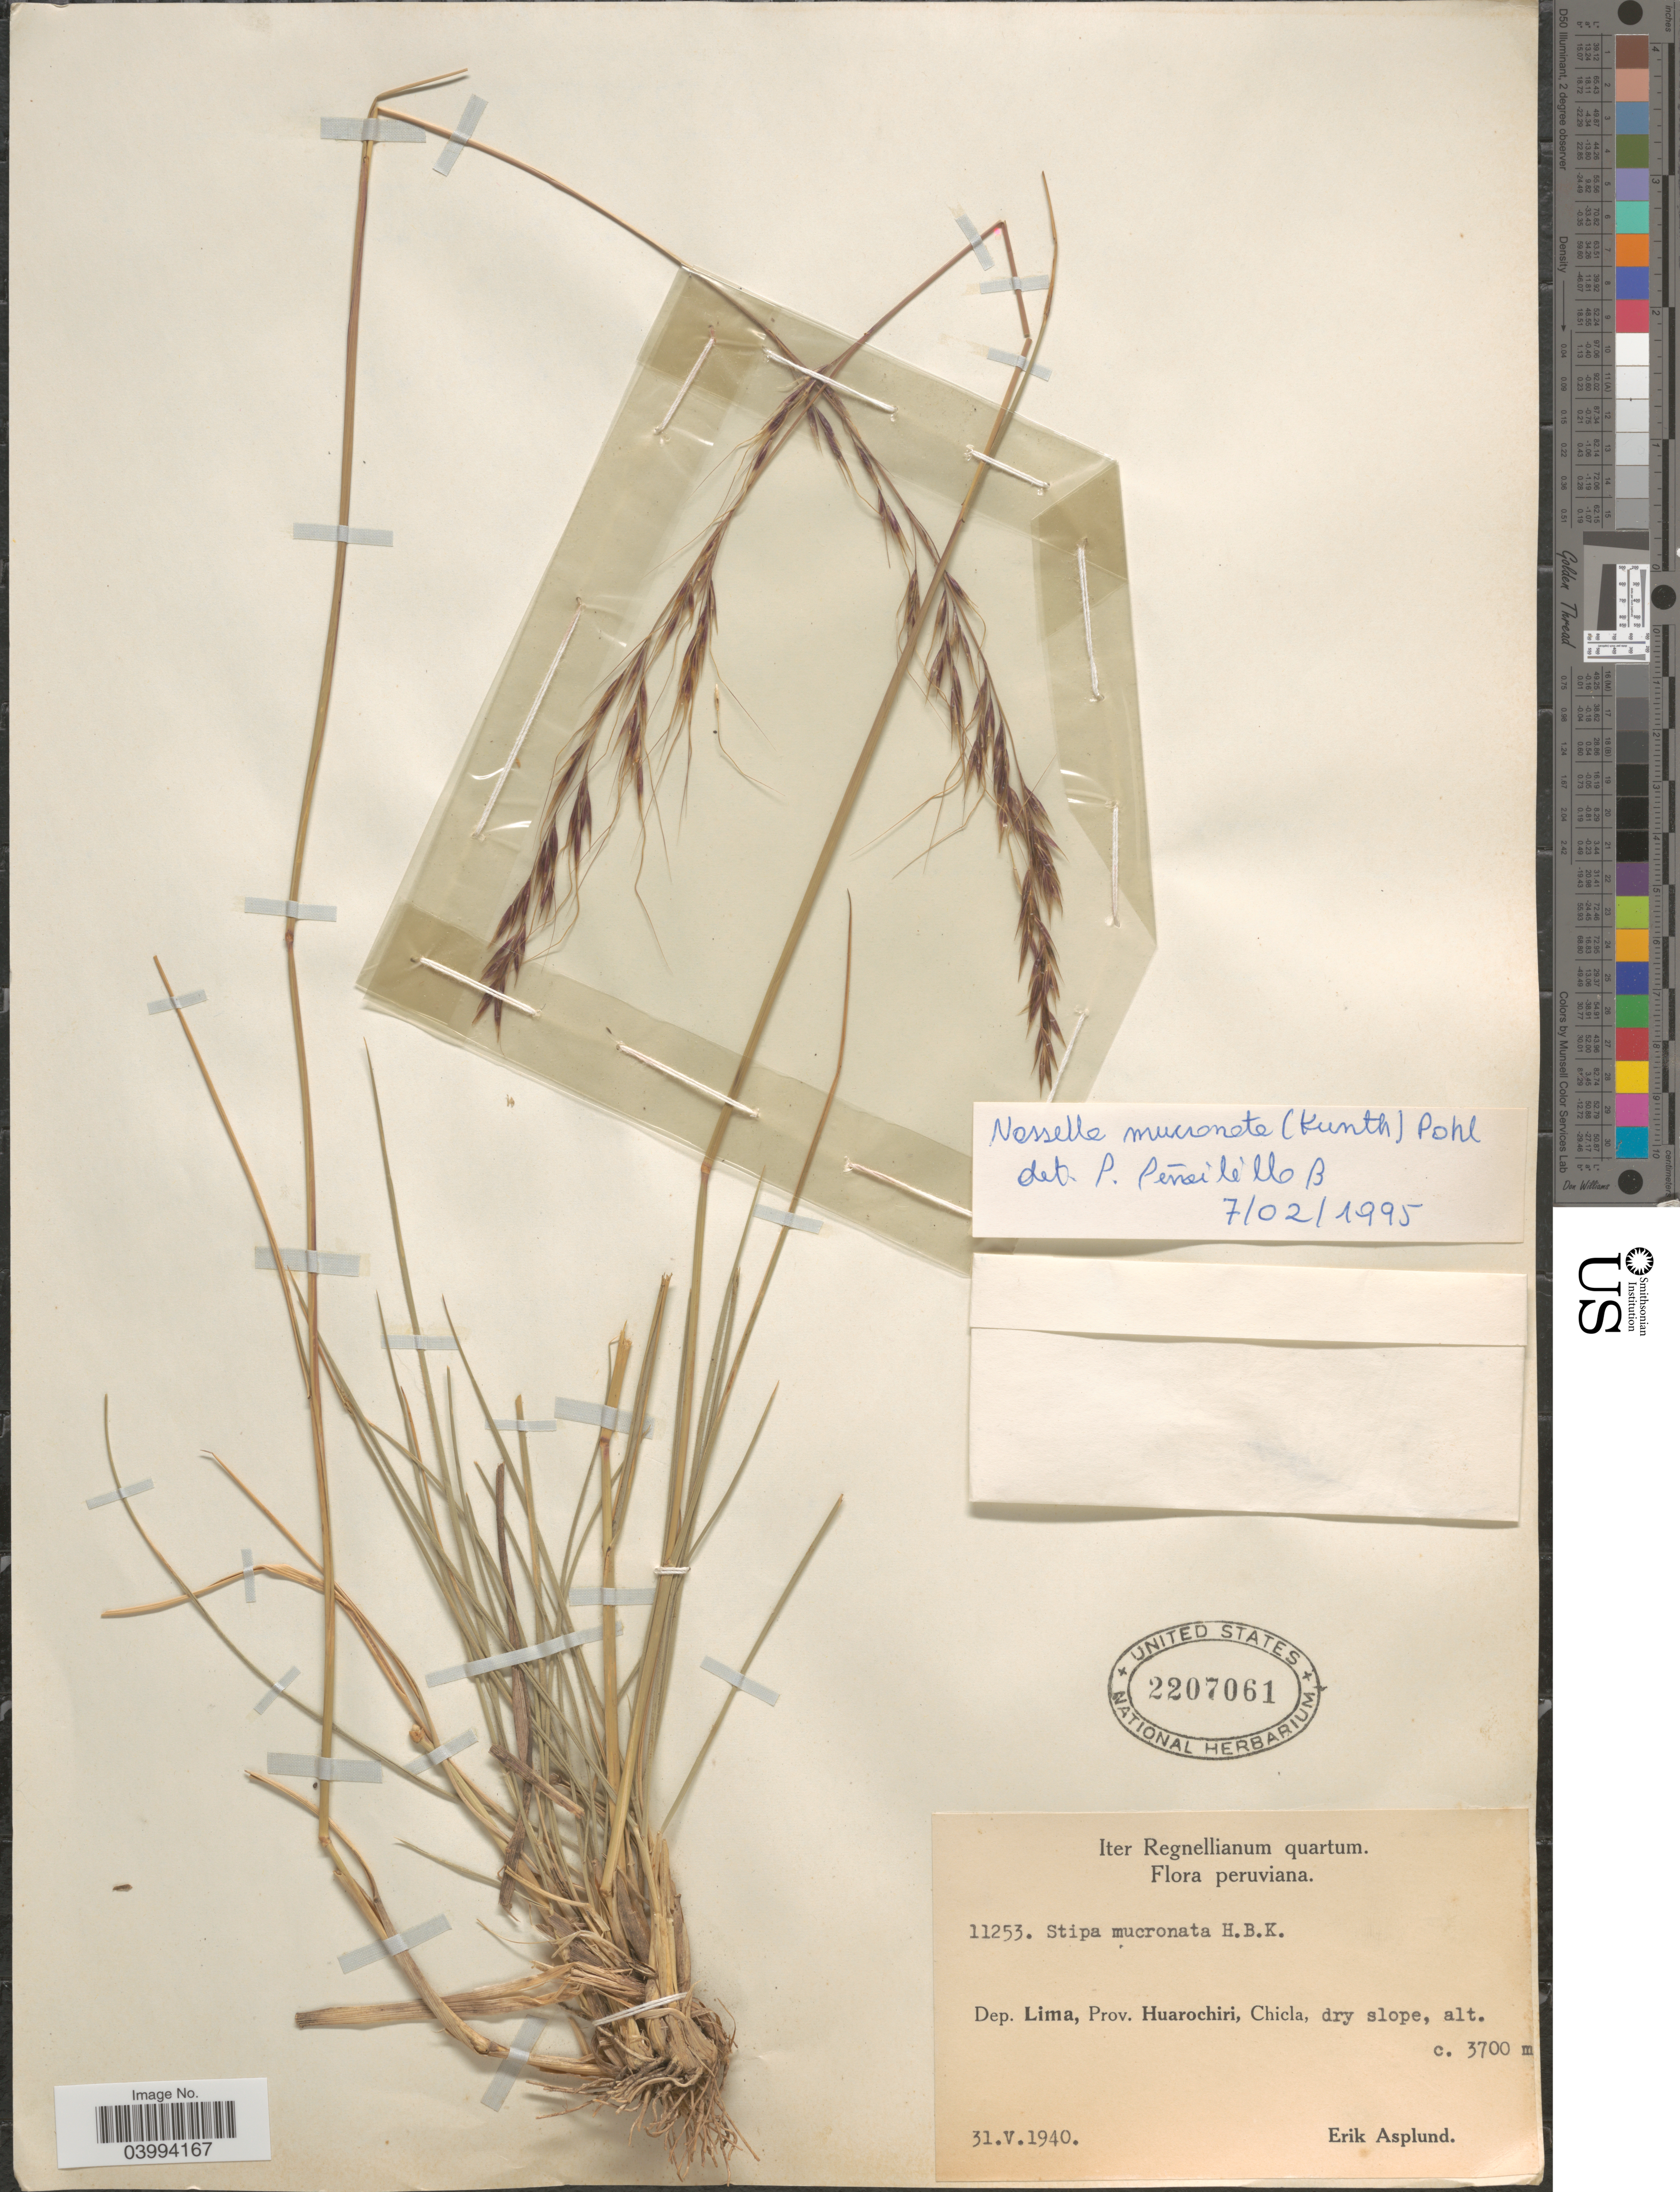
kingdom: Plantae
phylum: Tracheophyta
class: Liliopsida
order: Poales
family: Poaceae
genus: Nassella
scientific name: Nassella mucronata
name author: (Kunth) R.W. Pohl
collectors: E. Asplund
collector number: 11253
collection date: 1940-05-31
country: Peru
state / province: Lima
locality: Dep. Lima, Prov. Huarochiri, Chicla.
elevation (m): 3700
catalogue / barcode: US 2207061